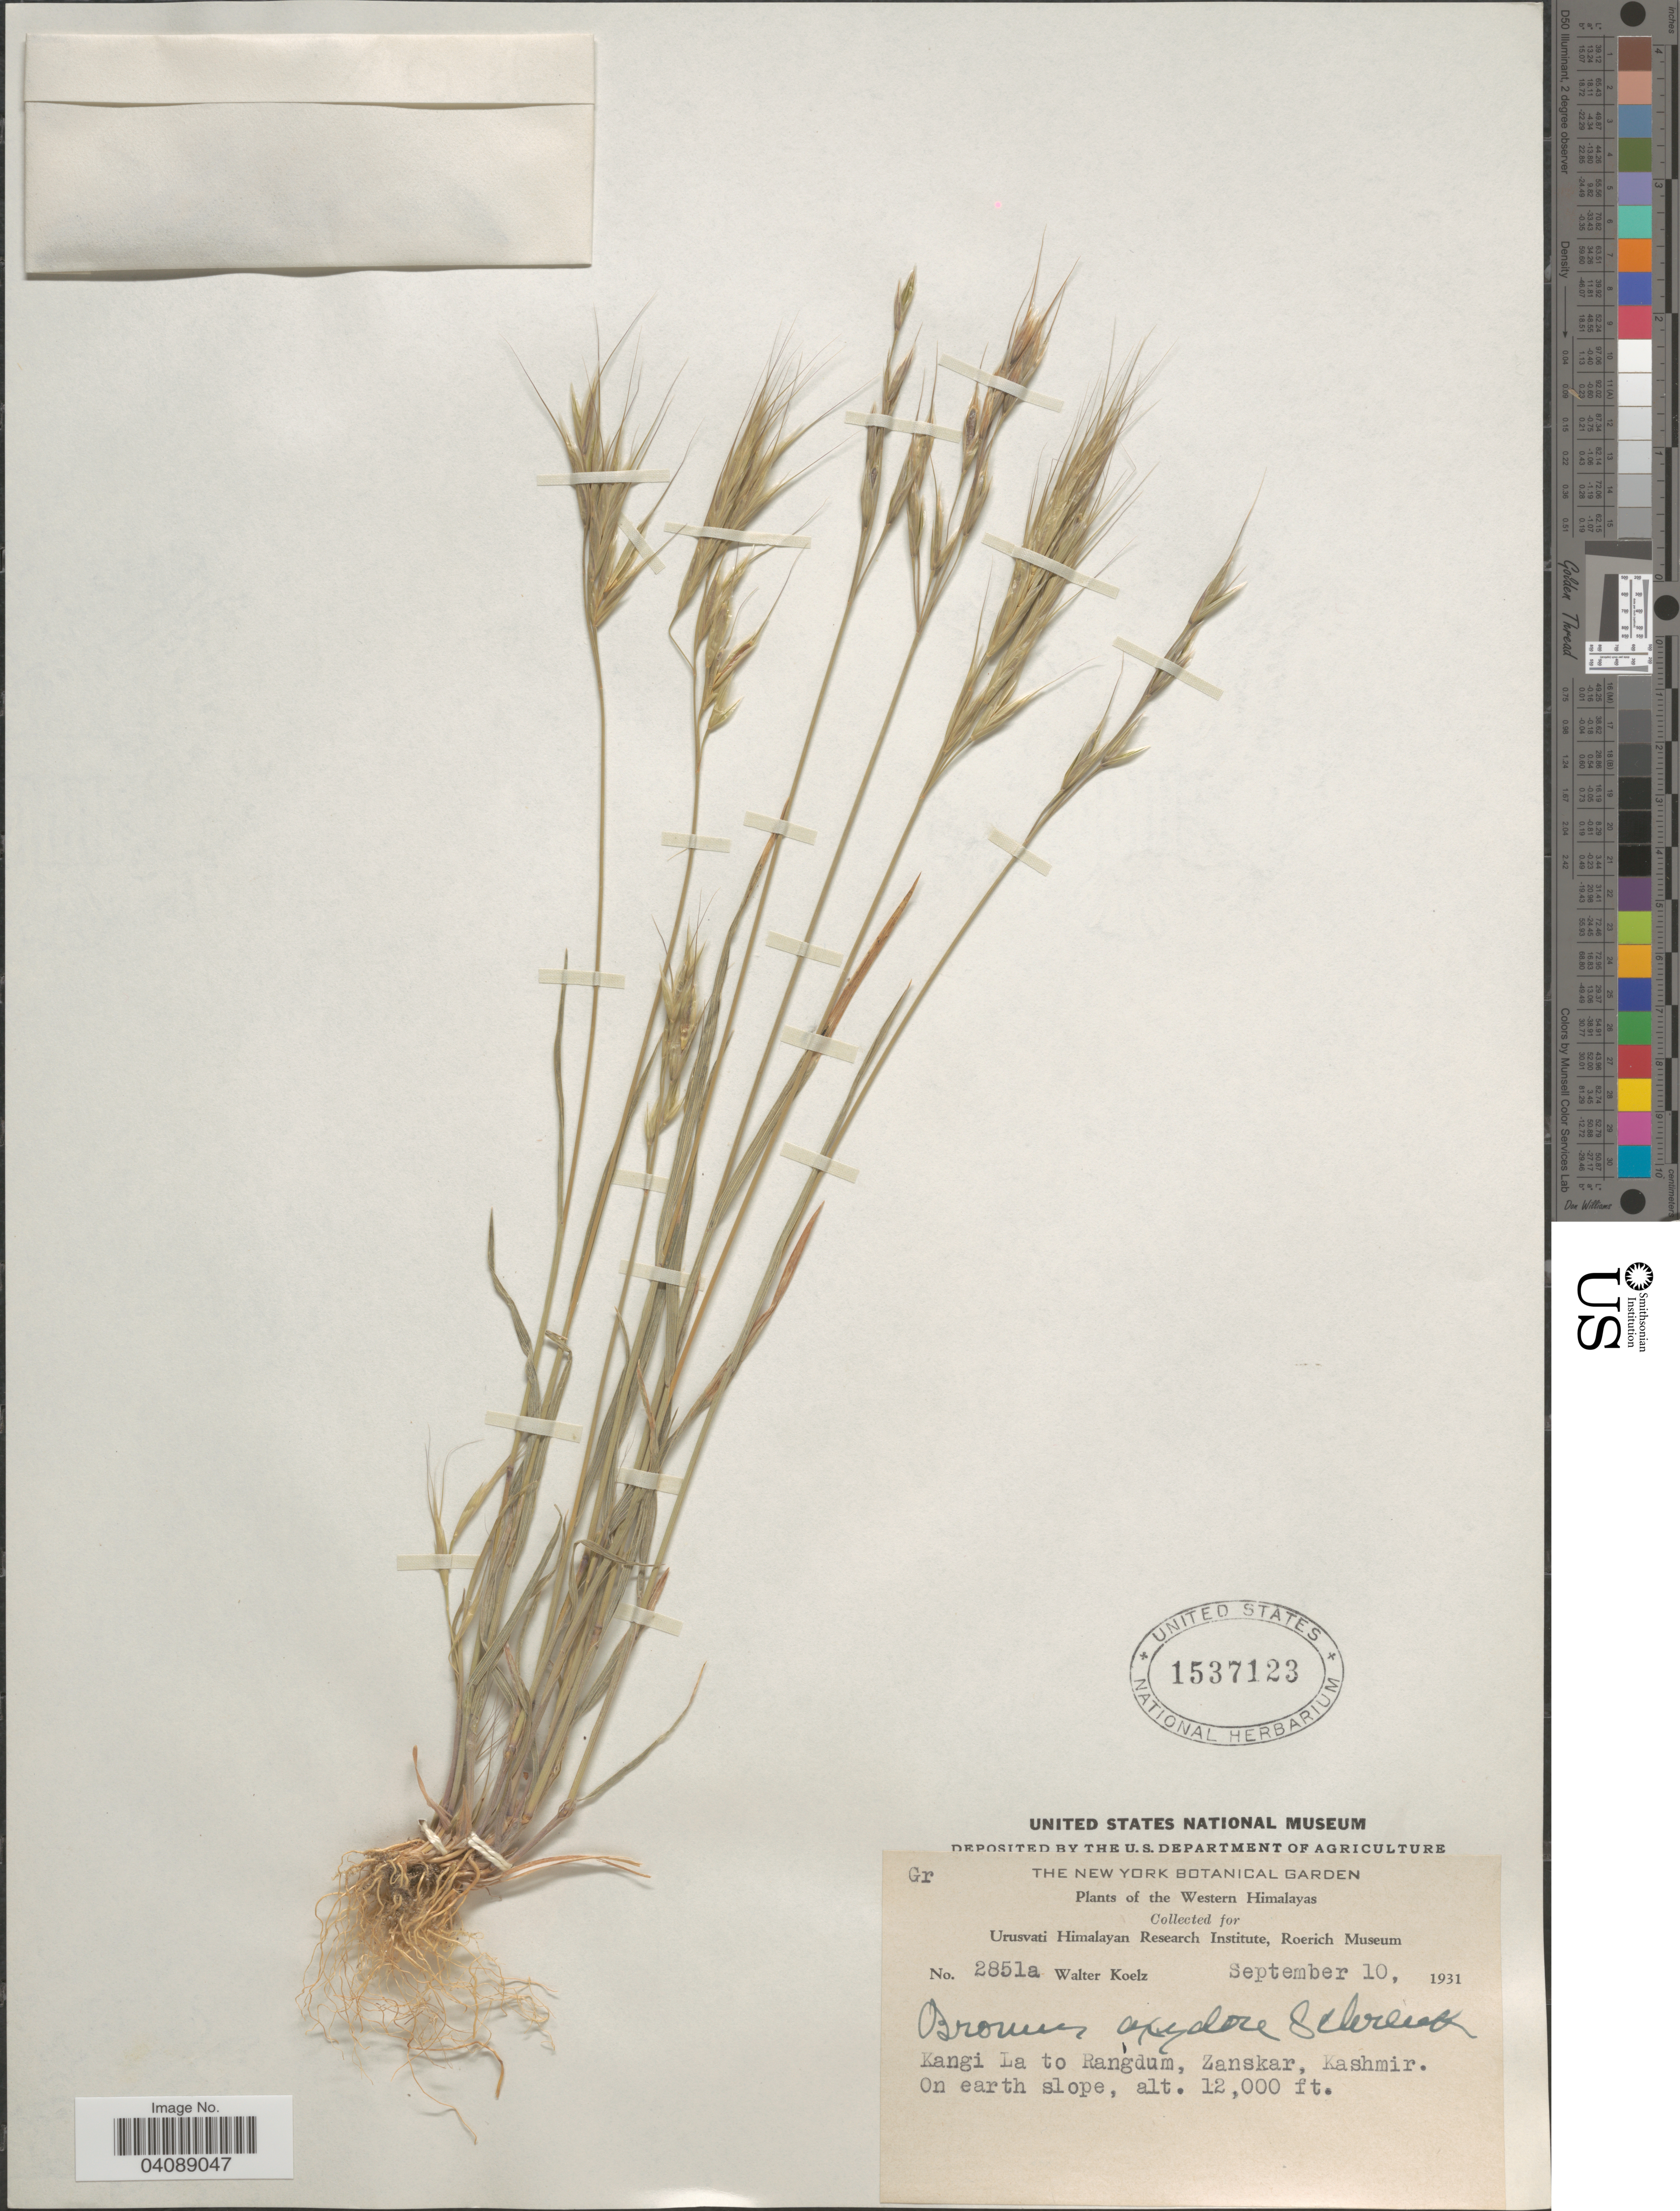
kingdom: Plantae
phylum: Tracheophyta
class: Liliopsida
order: Poales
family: Poaceae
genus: Bromus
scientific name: Bromus oxyodon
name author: Schrenk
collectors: W. N. Koelz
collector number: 2851a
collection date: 1931-09-10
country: India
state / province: Jammu and Kashmir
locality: The Western Himalayas. Kangi La to Rangdum, Zanskar, Kashmir. On earth slope.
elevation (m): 3658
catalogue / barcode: US 1537123